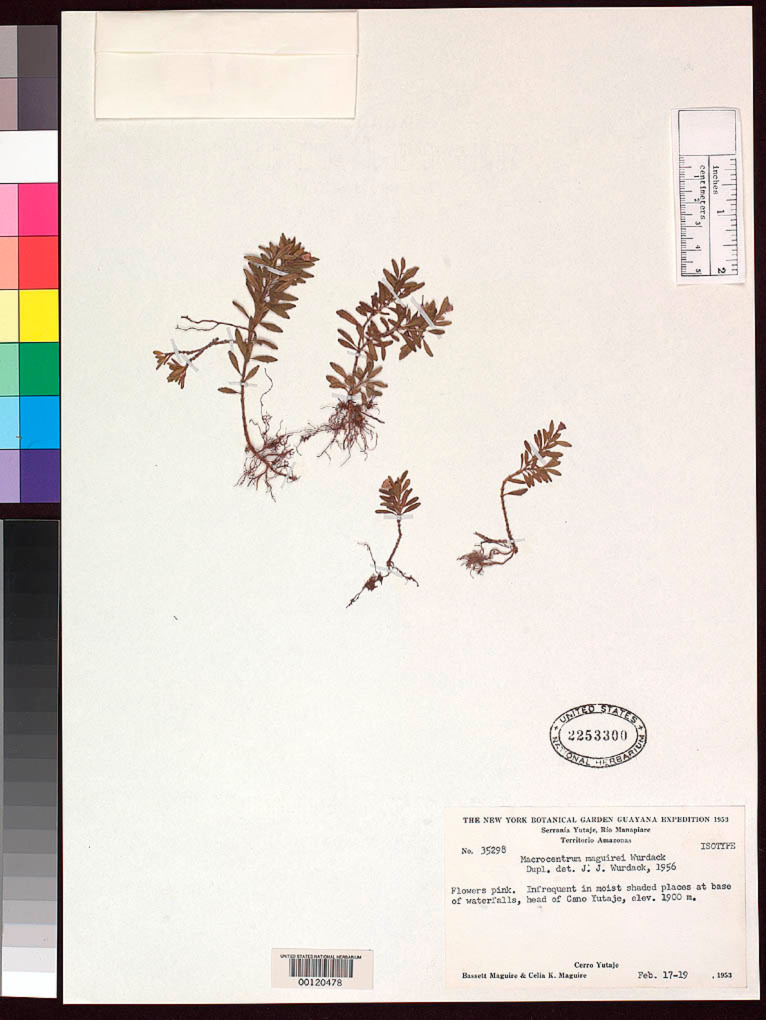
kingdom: Plantae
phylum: Tracheophyta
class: Magnoliopsida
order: Myrtales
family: Melastomataceae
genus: Macrocentrum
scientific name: Macrocentrum maguirei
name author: Wurdack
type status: Isotype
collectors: B. Maguire & C. K. Maguire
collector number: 35298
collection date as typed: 17 Feb 1953 to 19 Feb 1953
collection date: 1953-02-17/1953-02-19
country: Venezuela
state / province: Amazonas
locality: Serro Yutaje, Rio Manapiare, Cano Yutaje.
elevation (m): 1900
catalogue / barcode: US 2253300